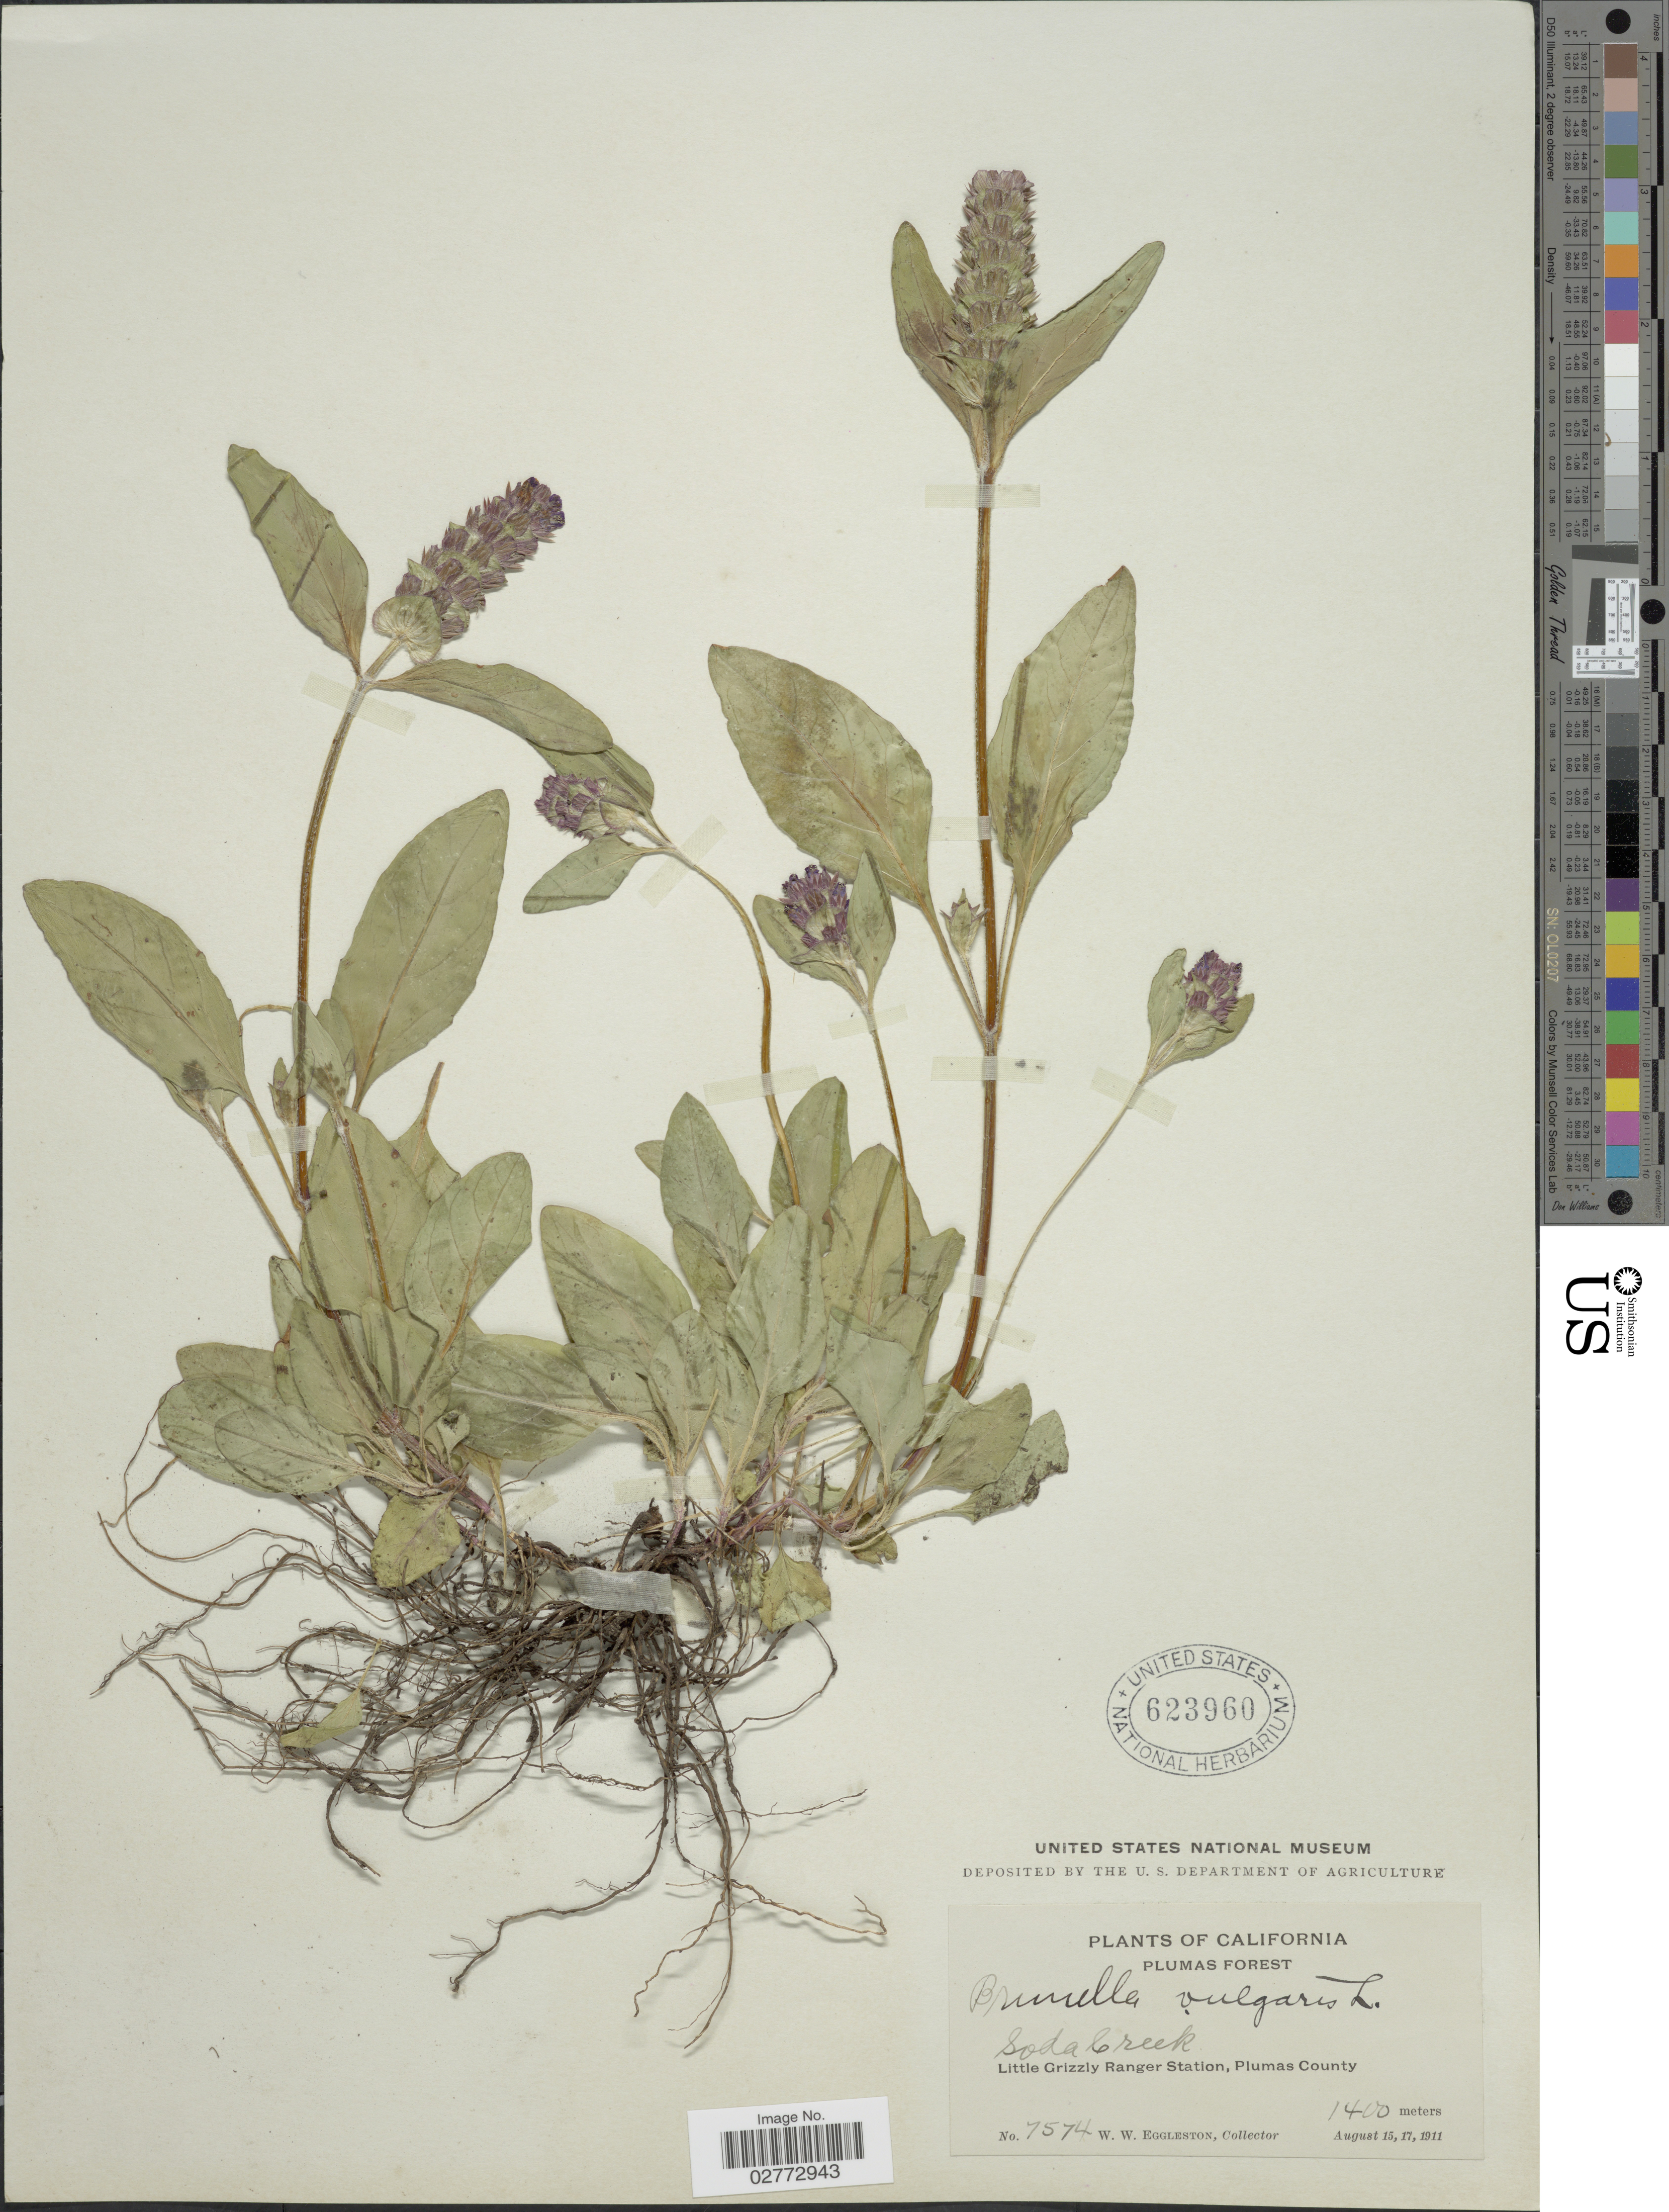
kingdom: Plantae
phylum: Tracheophyta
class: Magnoliopsida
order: Lamiales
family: Lamiaceae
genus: Prunella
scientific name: Prunella vulgaris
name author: L.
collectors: W. W. Eggleston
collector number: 7574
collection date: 1911-08-15/1911-08-17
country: United States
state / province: California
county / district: Plumas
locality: Plumas Forest. Soda Creek. Little Grizzly Ranger Station, Plumas County.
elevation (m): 1400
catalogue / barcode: US 623960